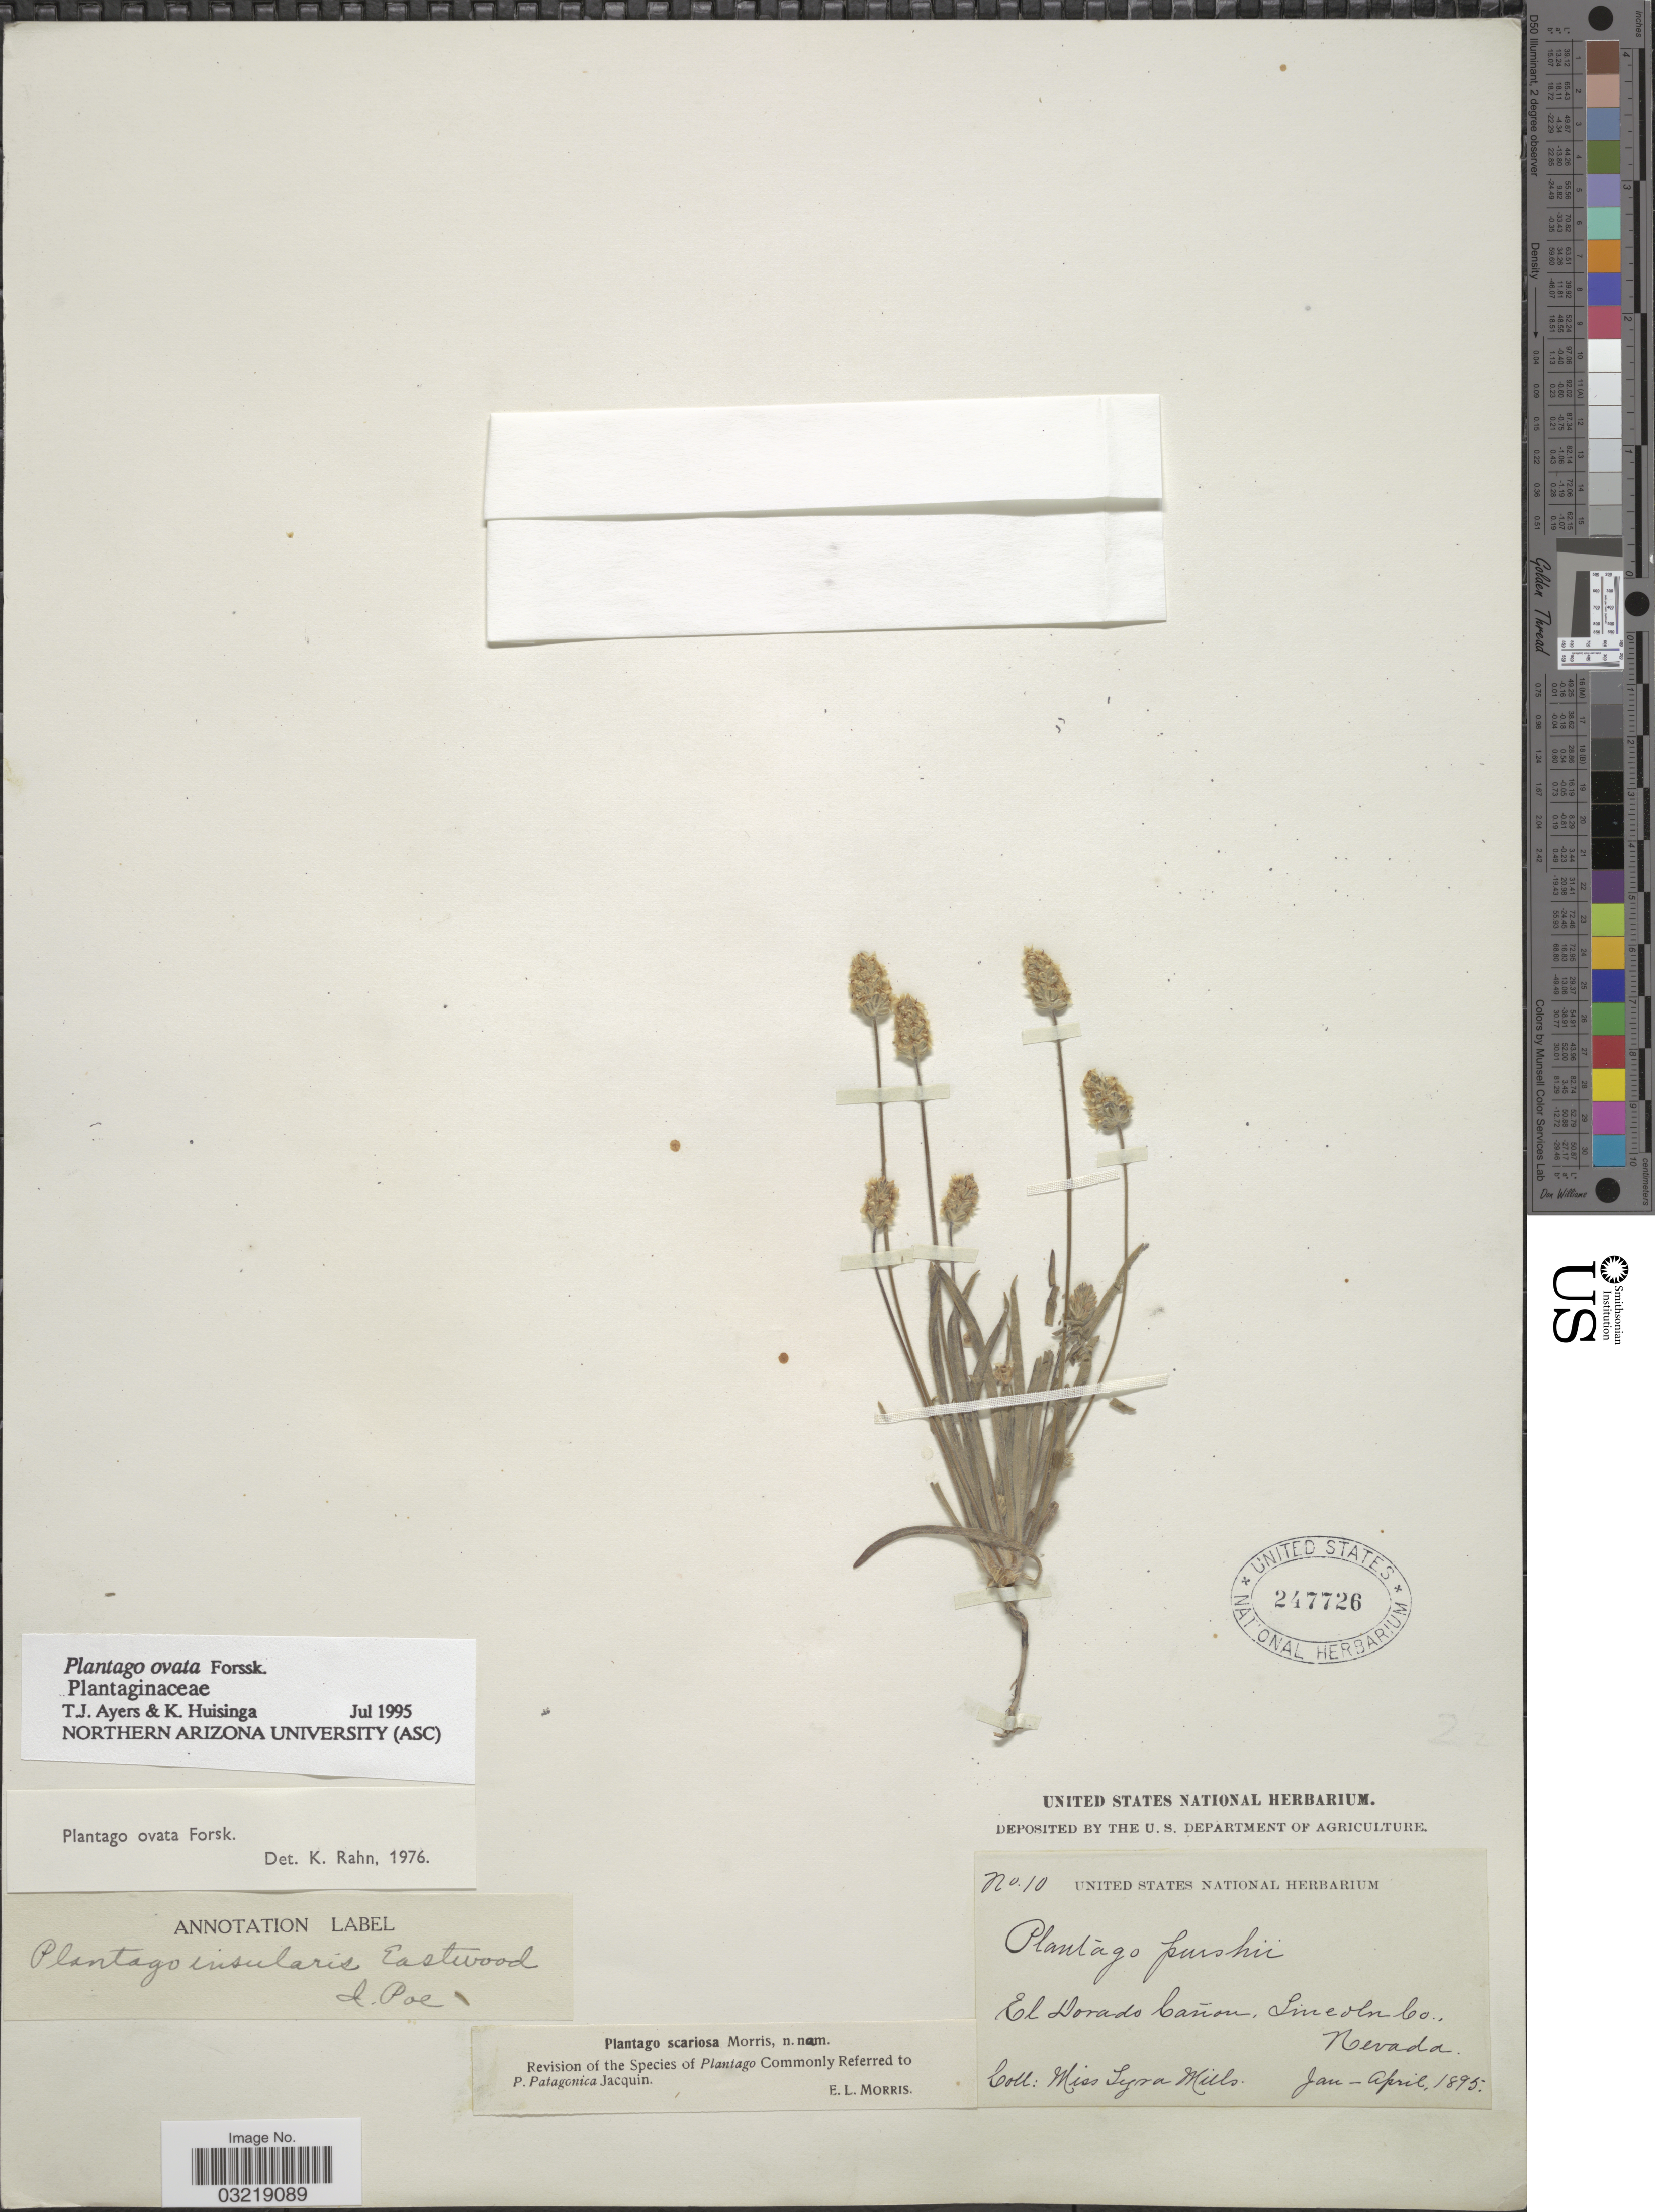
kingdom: Plantae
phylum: Tracheophyta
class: Magnoliopsida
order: Lamiales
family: Plantaginaceae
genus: Plantago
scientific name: Plantago ovata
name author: Forssk.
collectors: S. Mills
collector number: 10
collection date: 1895-01/1895-04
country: United States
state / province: Nevada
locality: El Dorado Cañon, Lincoln Co.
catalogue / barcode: US 247726